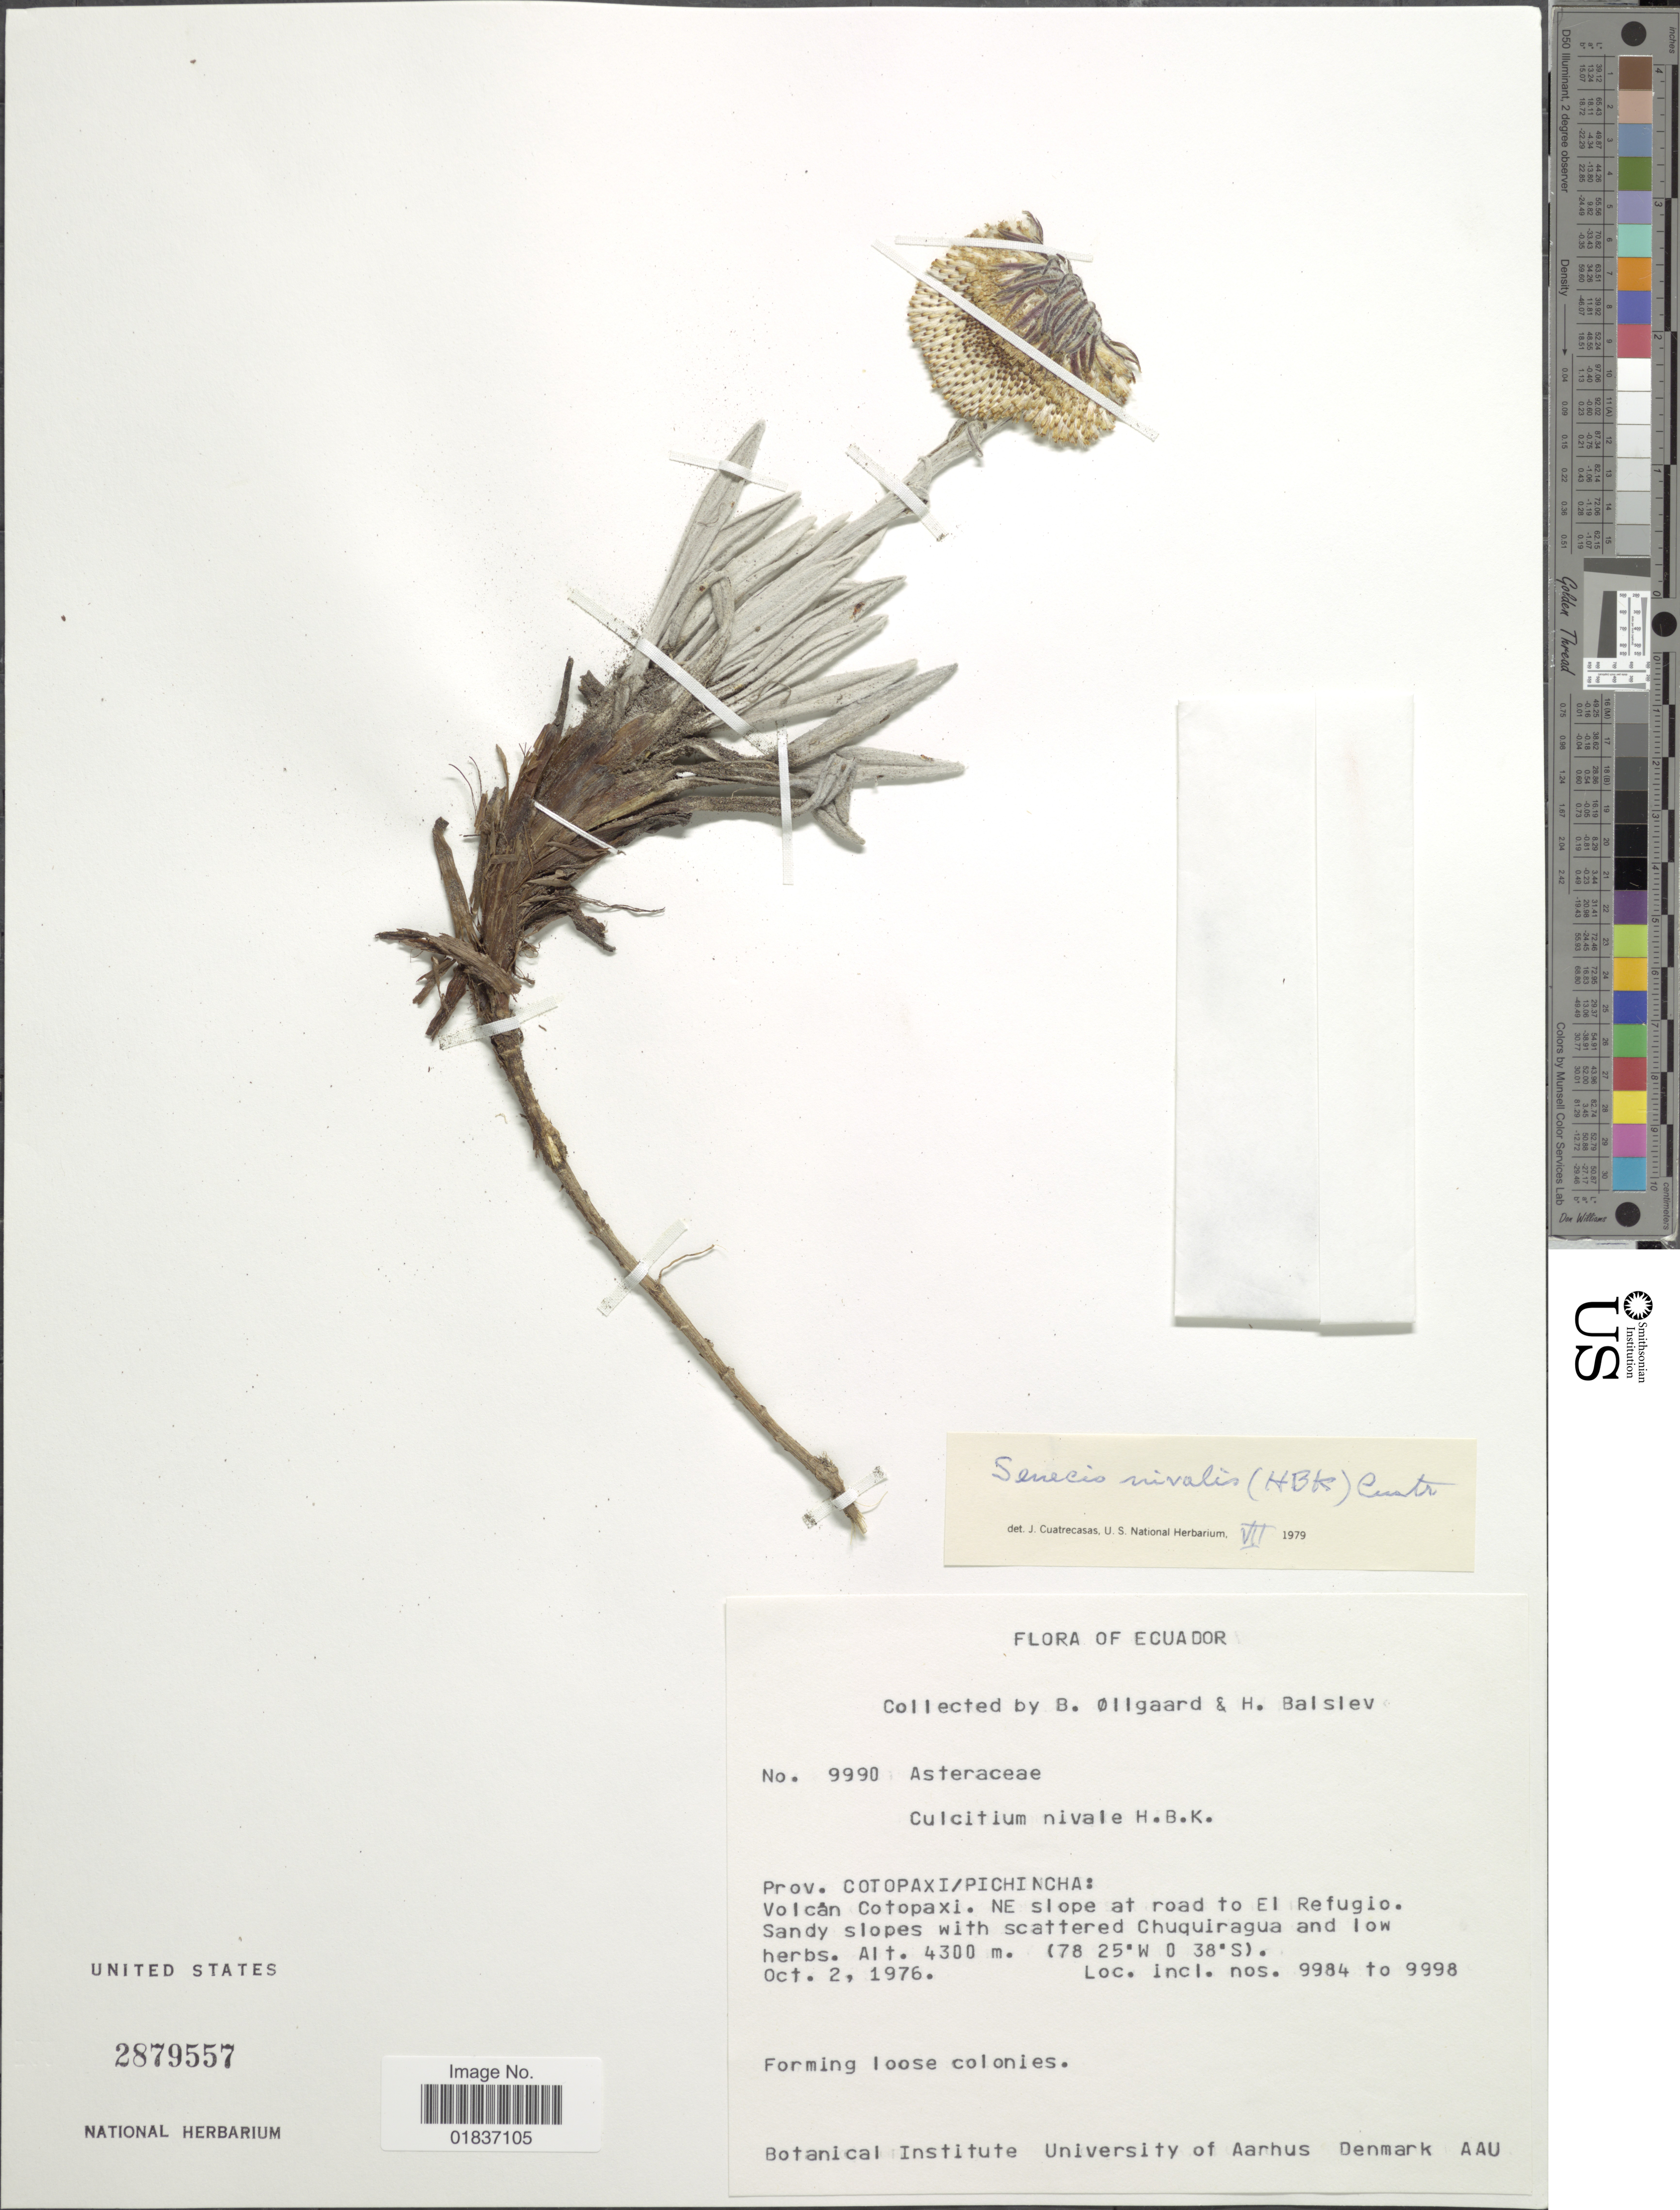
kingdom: Plantae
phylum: Tracheophyta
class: Magnoliopsida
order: Asterales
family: Asteraceae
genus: Senecio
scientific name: Senecio nivalis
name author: (Kunth) Cuatrec.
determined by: Salomon, Luciana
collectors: B. Øllgaard & H. Balslev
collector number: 9990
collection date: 1976-10-02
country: Ecuador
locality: Prov. Cotopaxi/Pichincha: Volcan Cotopaxi. NE slope at road to El Refugio.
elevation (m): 4300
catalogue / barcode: US 2879557